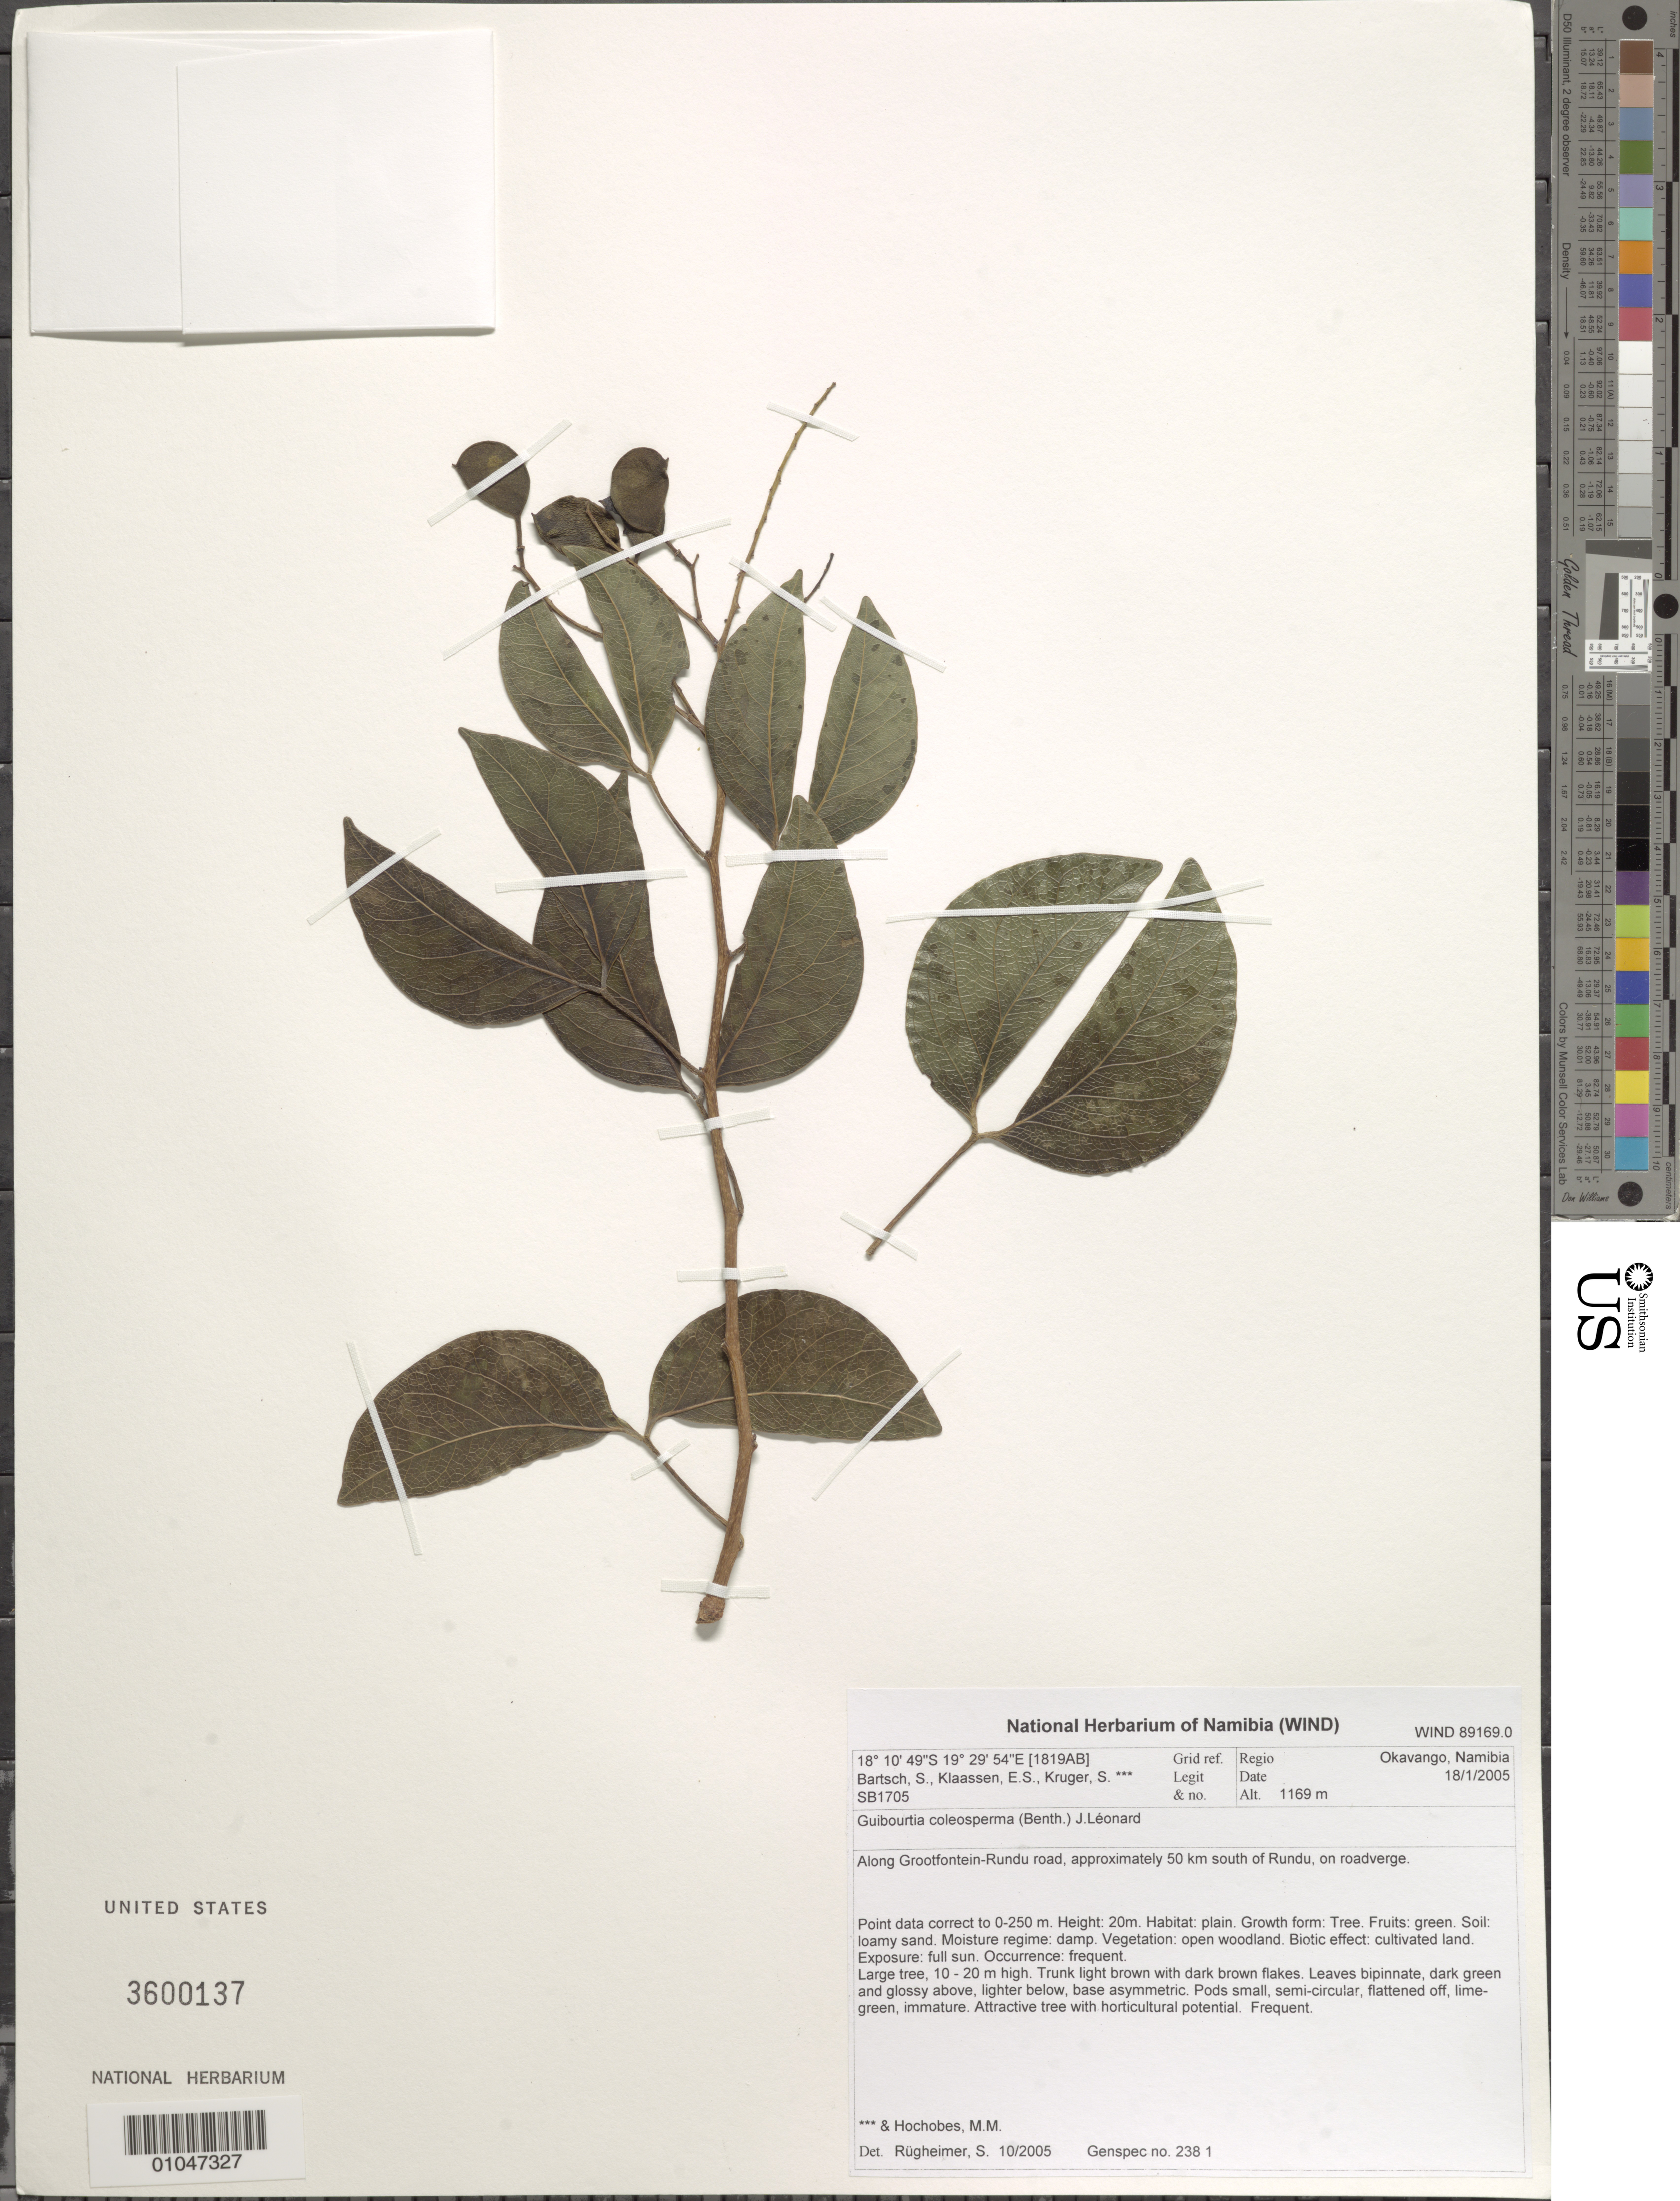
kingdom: Plantae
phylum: Tracheophyta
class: Magnoliopsida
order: Fabales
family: Fabaceae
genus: Guibourtia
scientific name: Guibourtia coleosperma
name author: (Benth.) J. Léonard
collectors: S. Bartsch, E. S. Klaassen, S. Kruger & M. Hochobes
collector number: SB1705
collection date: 2005-01-18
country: Namibia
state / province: Kavango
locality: Along Grootfontein-Rundu road, approximately 50 km south of Rundu, on roadverge.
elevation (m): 1169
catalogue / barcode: US 3600137